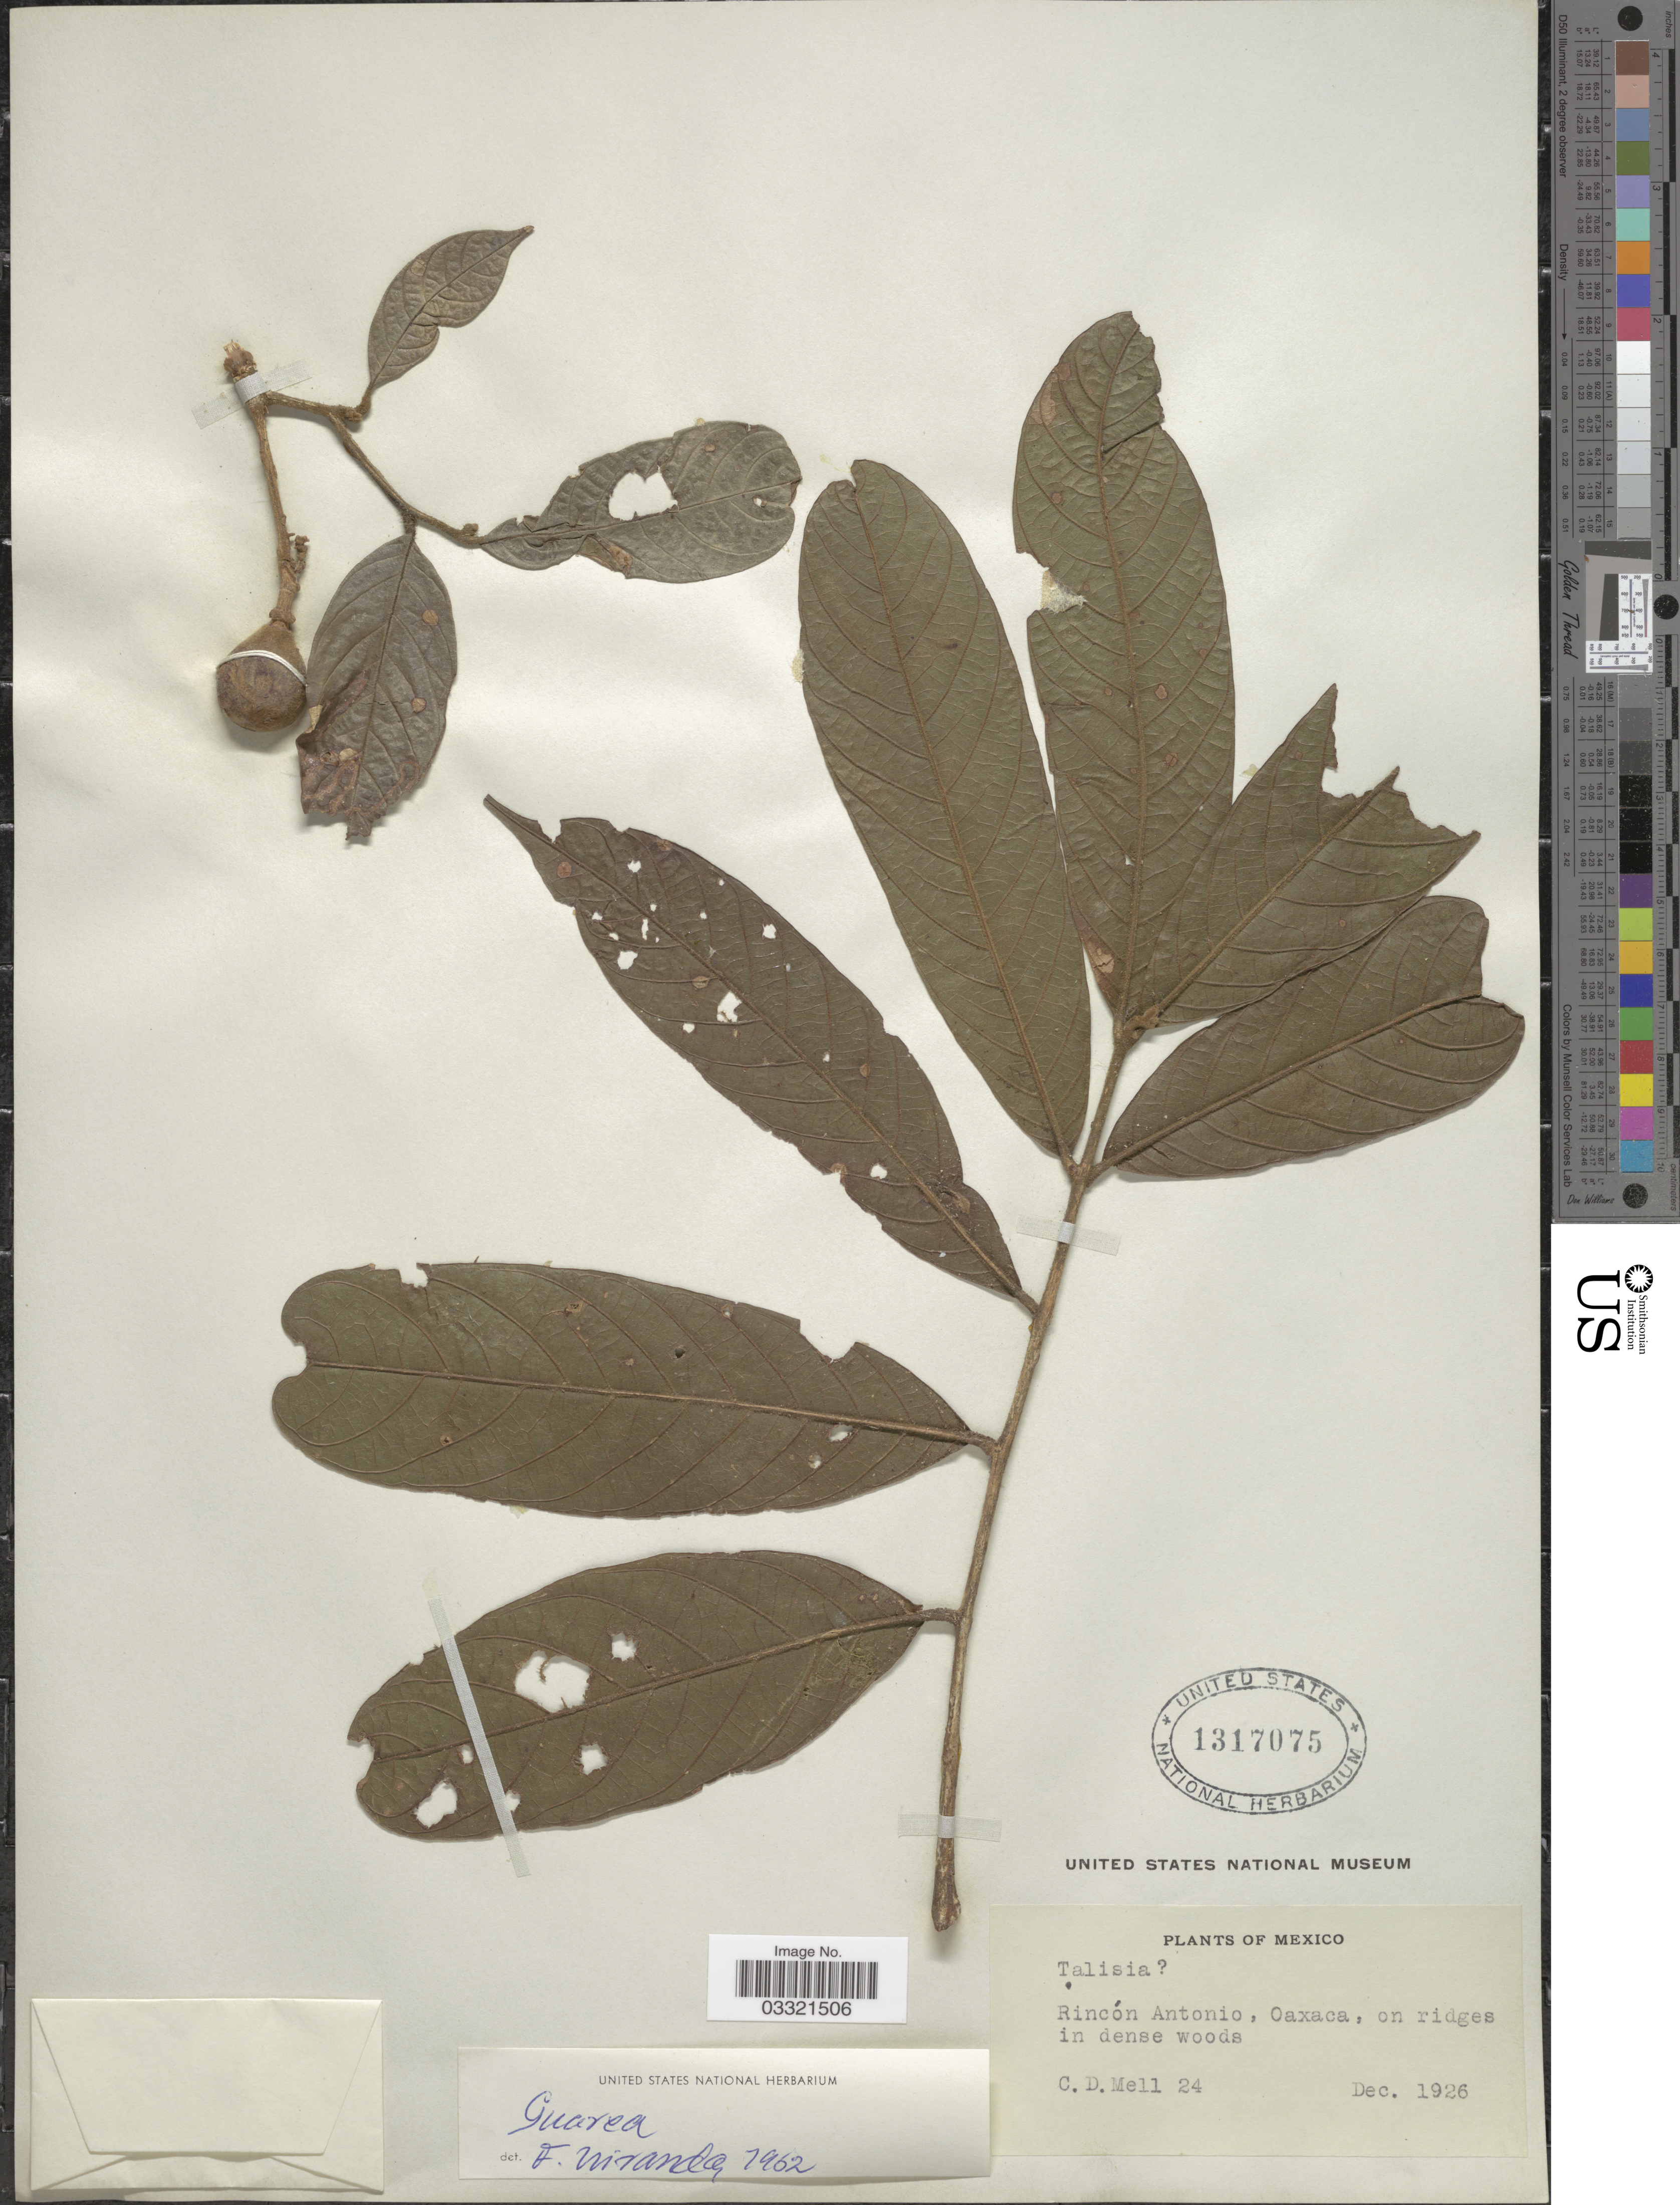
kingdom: Plantae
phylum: Tracheophyta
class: Magnoliopsida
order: Sapindales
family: Meliaceae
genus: Guarea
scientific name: Guarea sp.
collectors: C. D. Mell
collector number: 24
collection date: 1926-12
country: Mexico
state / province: Oaxaca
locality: Rincón Antonio, on ridges in dense woods.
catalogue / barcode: US 1317075